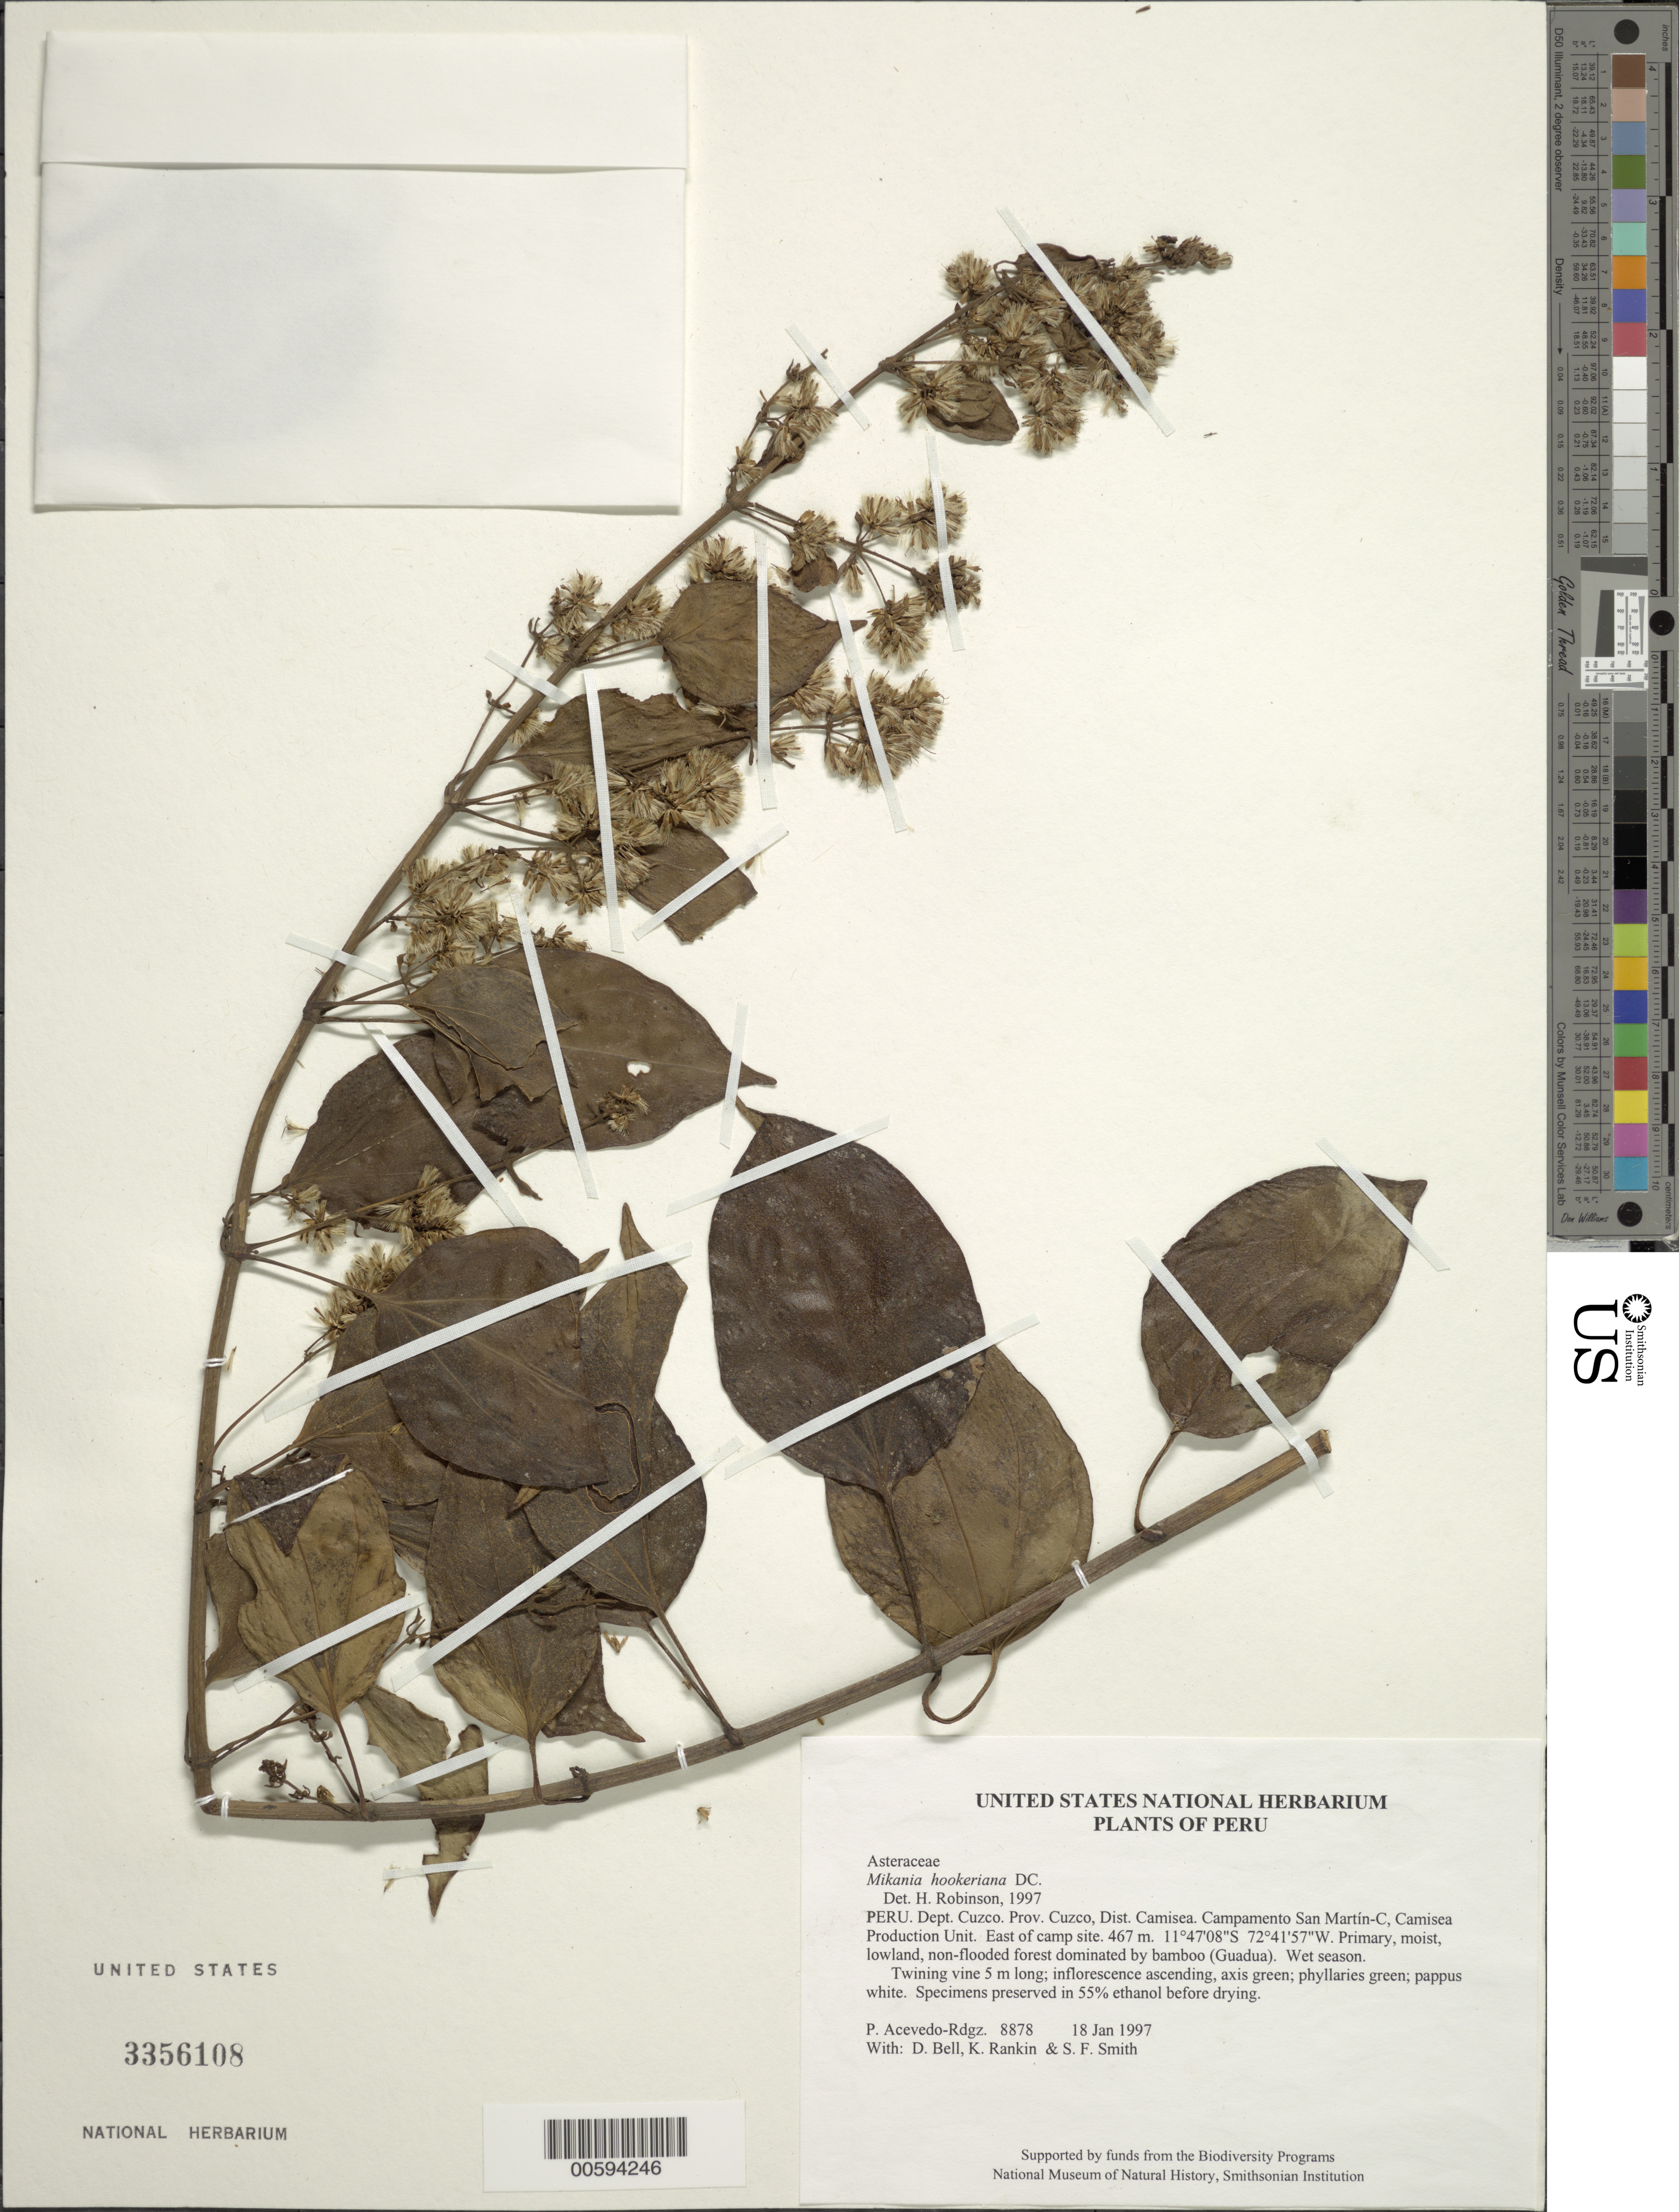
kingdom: Plantae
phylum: Tracheophyta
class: Magnoliopsida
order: Asterales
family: Asteraceae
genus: Mikania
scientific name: Mikania hookeriana var. platyphylla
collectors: P. Acevedo-Rodr., D. A. Bell, K. B. Rankin & S.F. Smith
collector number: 8878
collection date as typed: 18 Jan 1997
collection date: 1997-01-18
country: Peru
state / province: Cusco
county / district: Cusco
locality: Districto Camisea, Campamento San Martín-C, Camisea Production Unit. East of camp site.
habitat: Primary, moist, lowland, non-flooded forest dominated by bamboo (Guadua). Wet season.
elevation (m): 467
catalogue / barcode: US 3356108